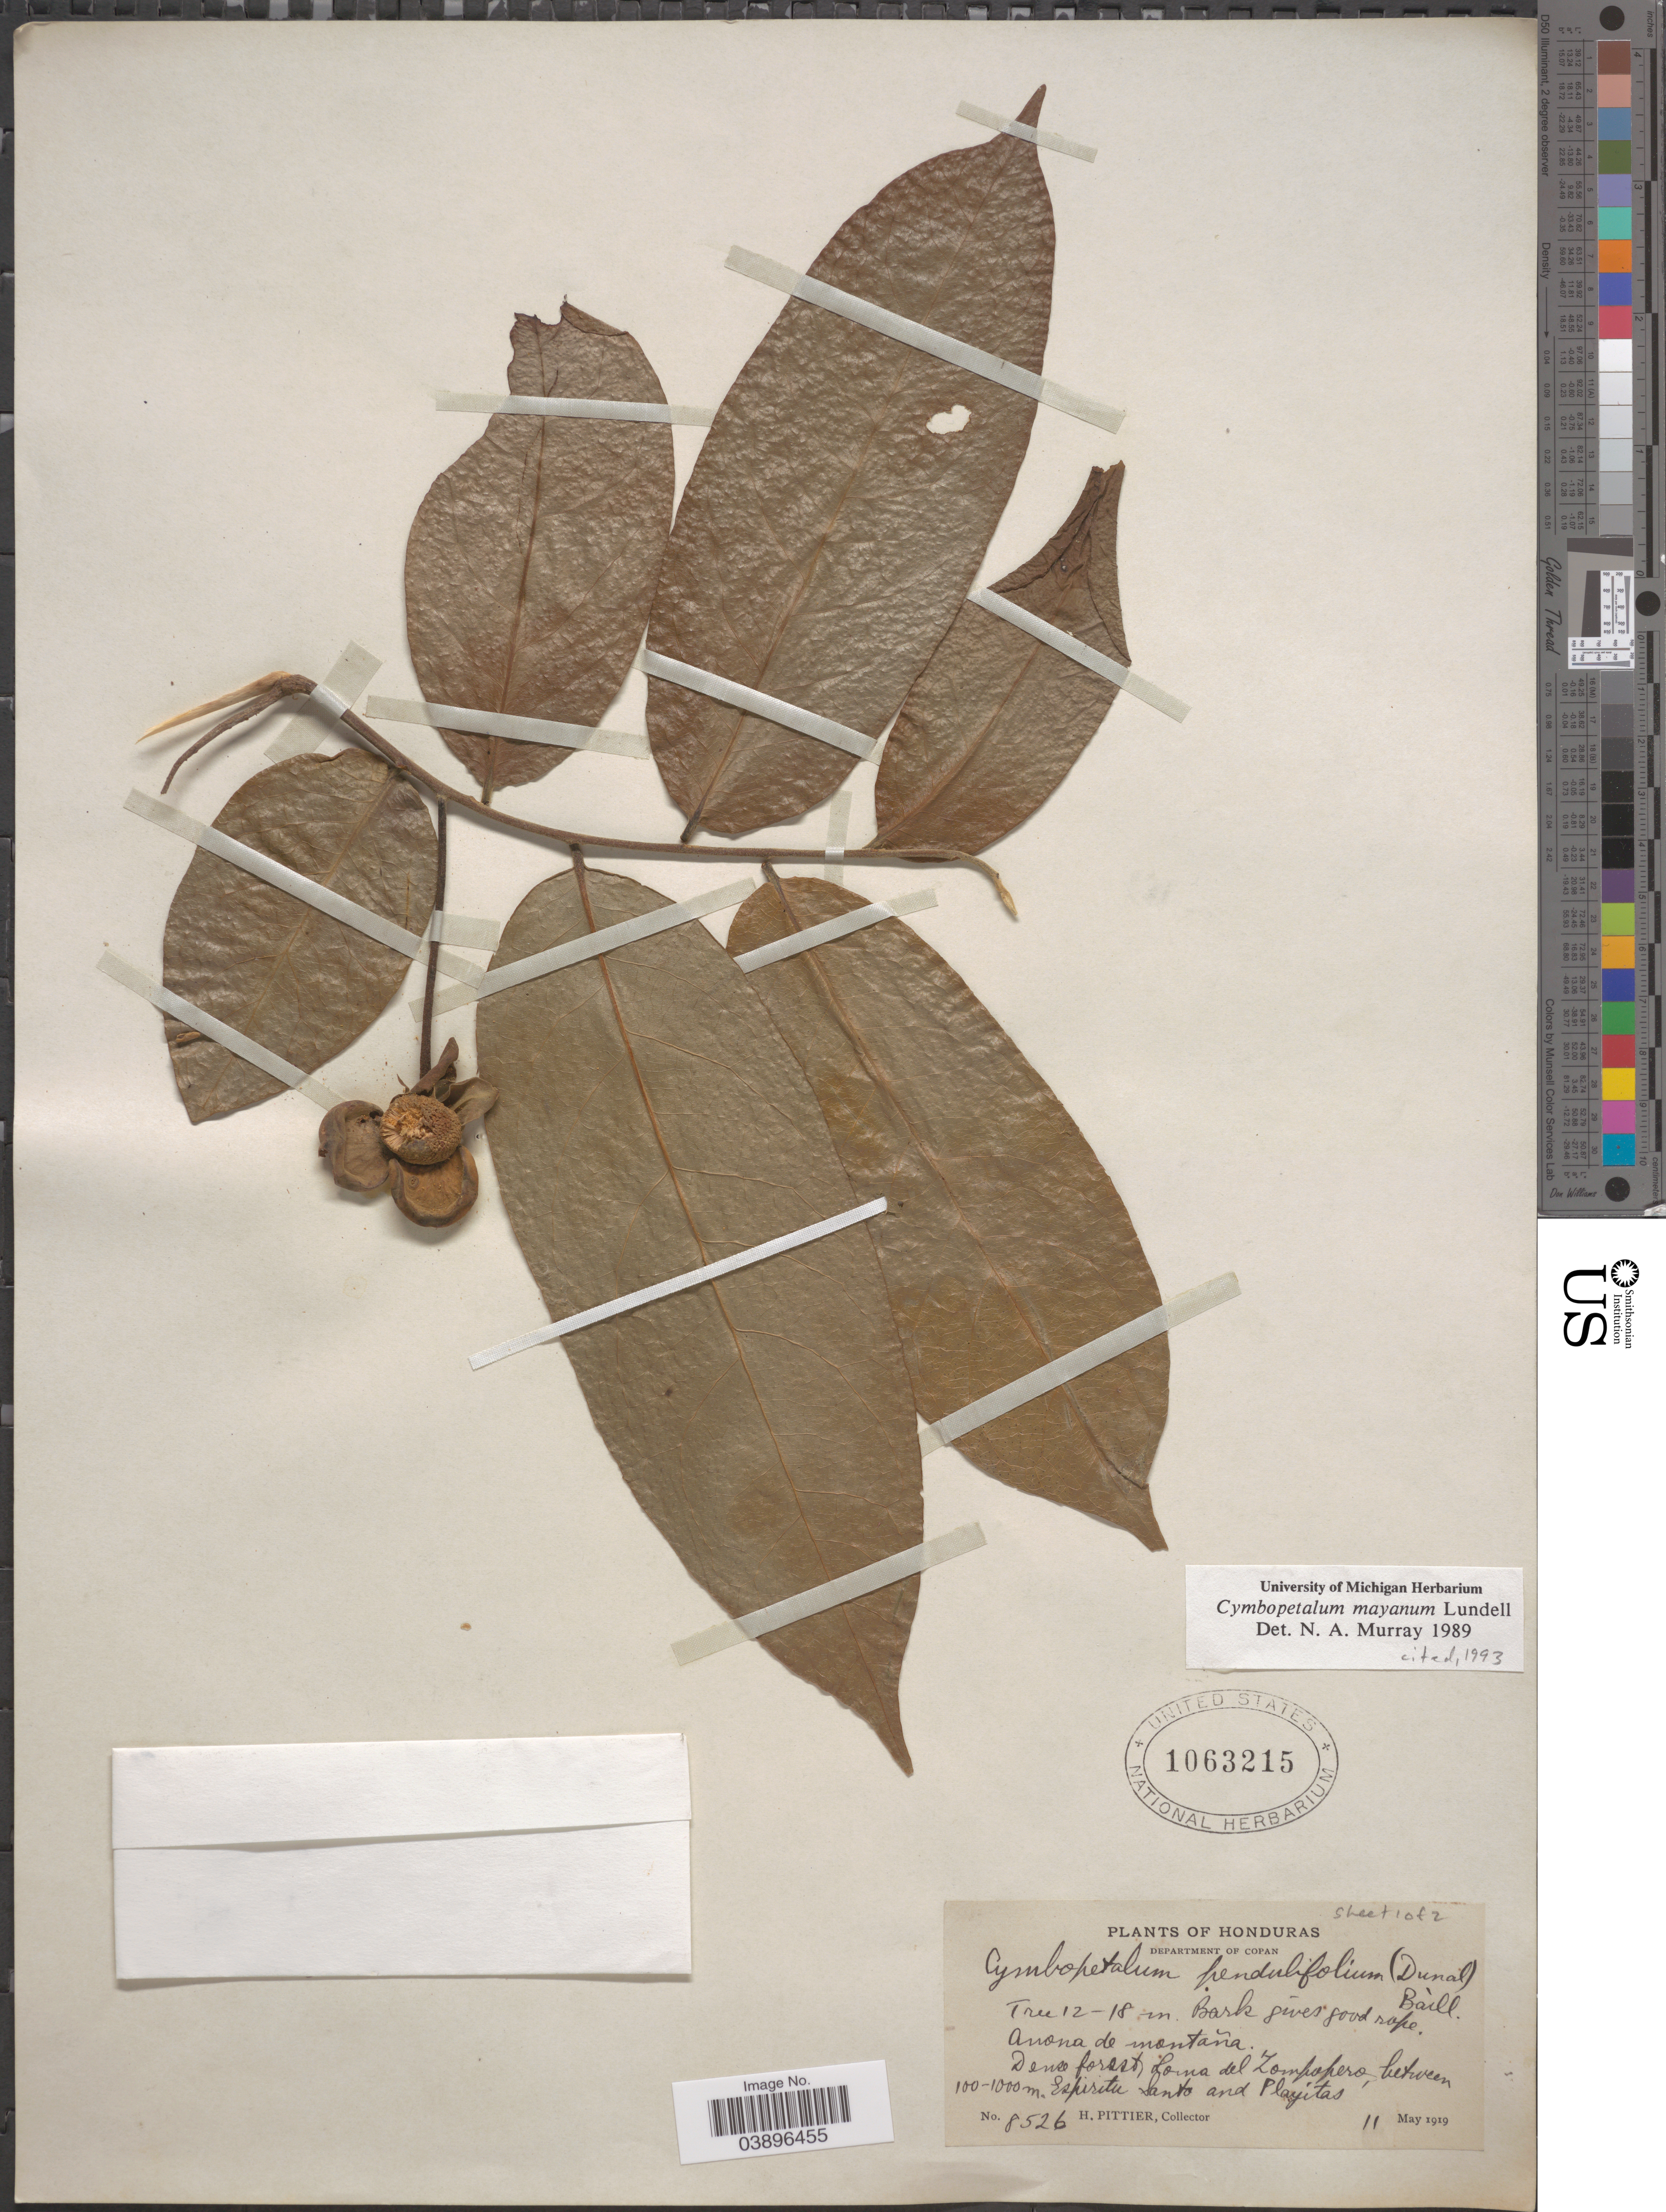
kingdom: Plantae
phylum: Tracheophyta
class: Magnoliopsida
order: Magnoliales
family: Annonaceae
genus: Cymbopetalum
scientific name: Cymbopetalum mayanum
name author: Lundell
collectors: H. F. Pittier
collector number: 8526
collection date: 1919-05-11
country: Honduras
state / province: Copan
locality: Department of Copan. Anona de montaña. Dense forest; Loma el Zompopero, between Espiritu Santo and Playitas.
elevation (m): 100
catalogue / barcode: US 1063215